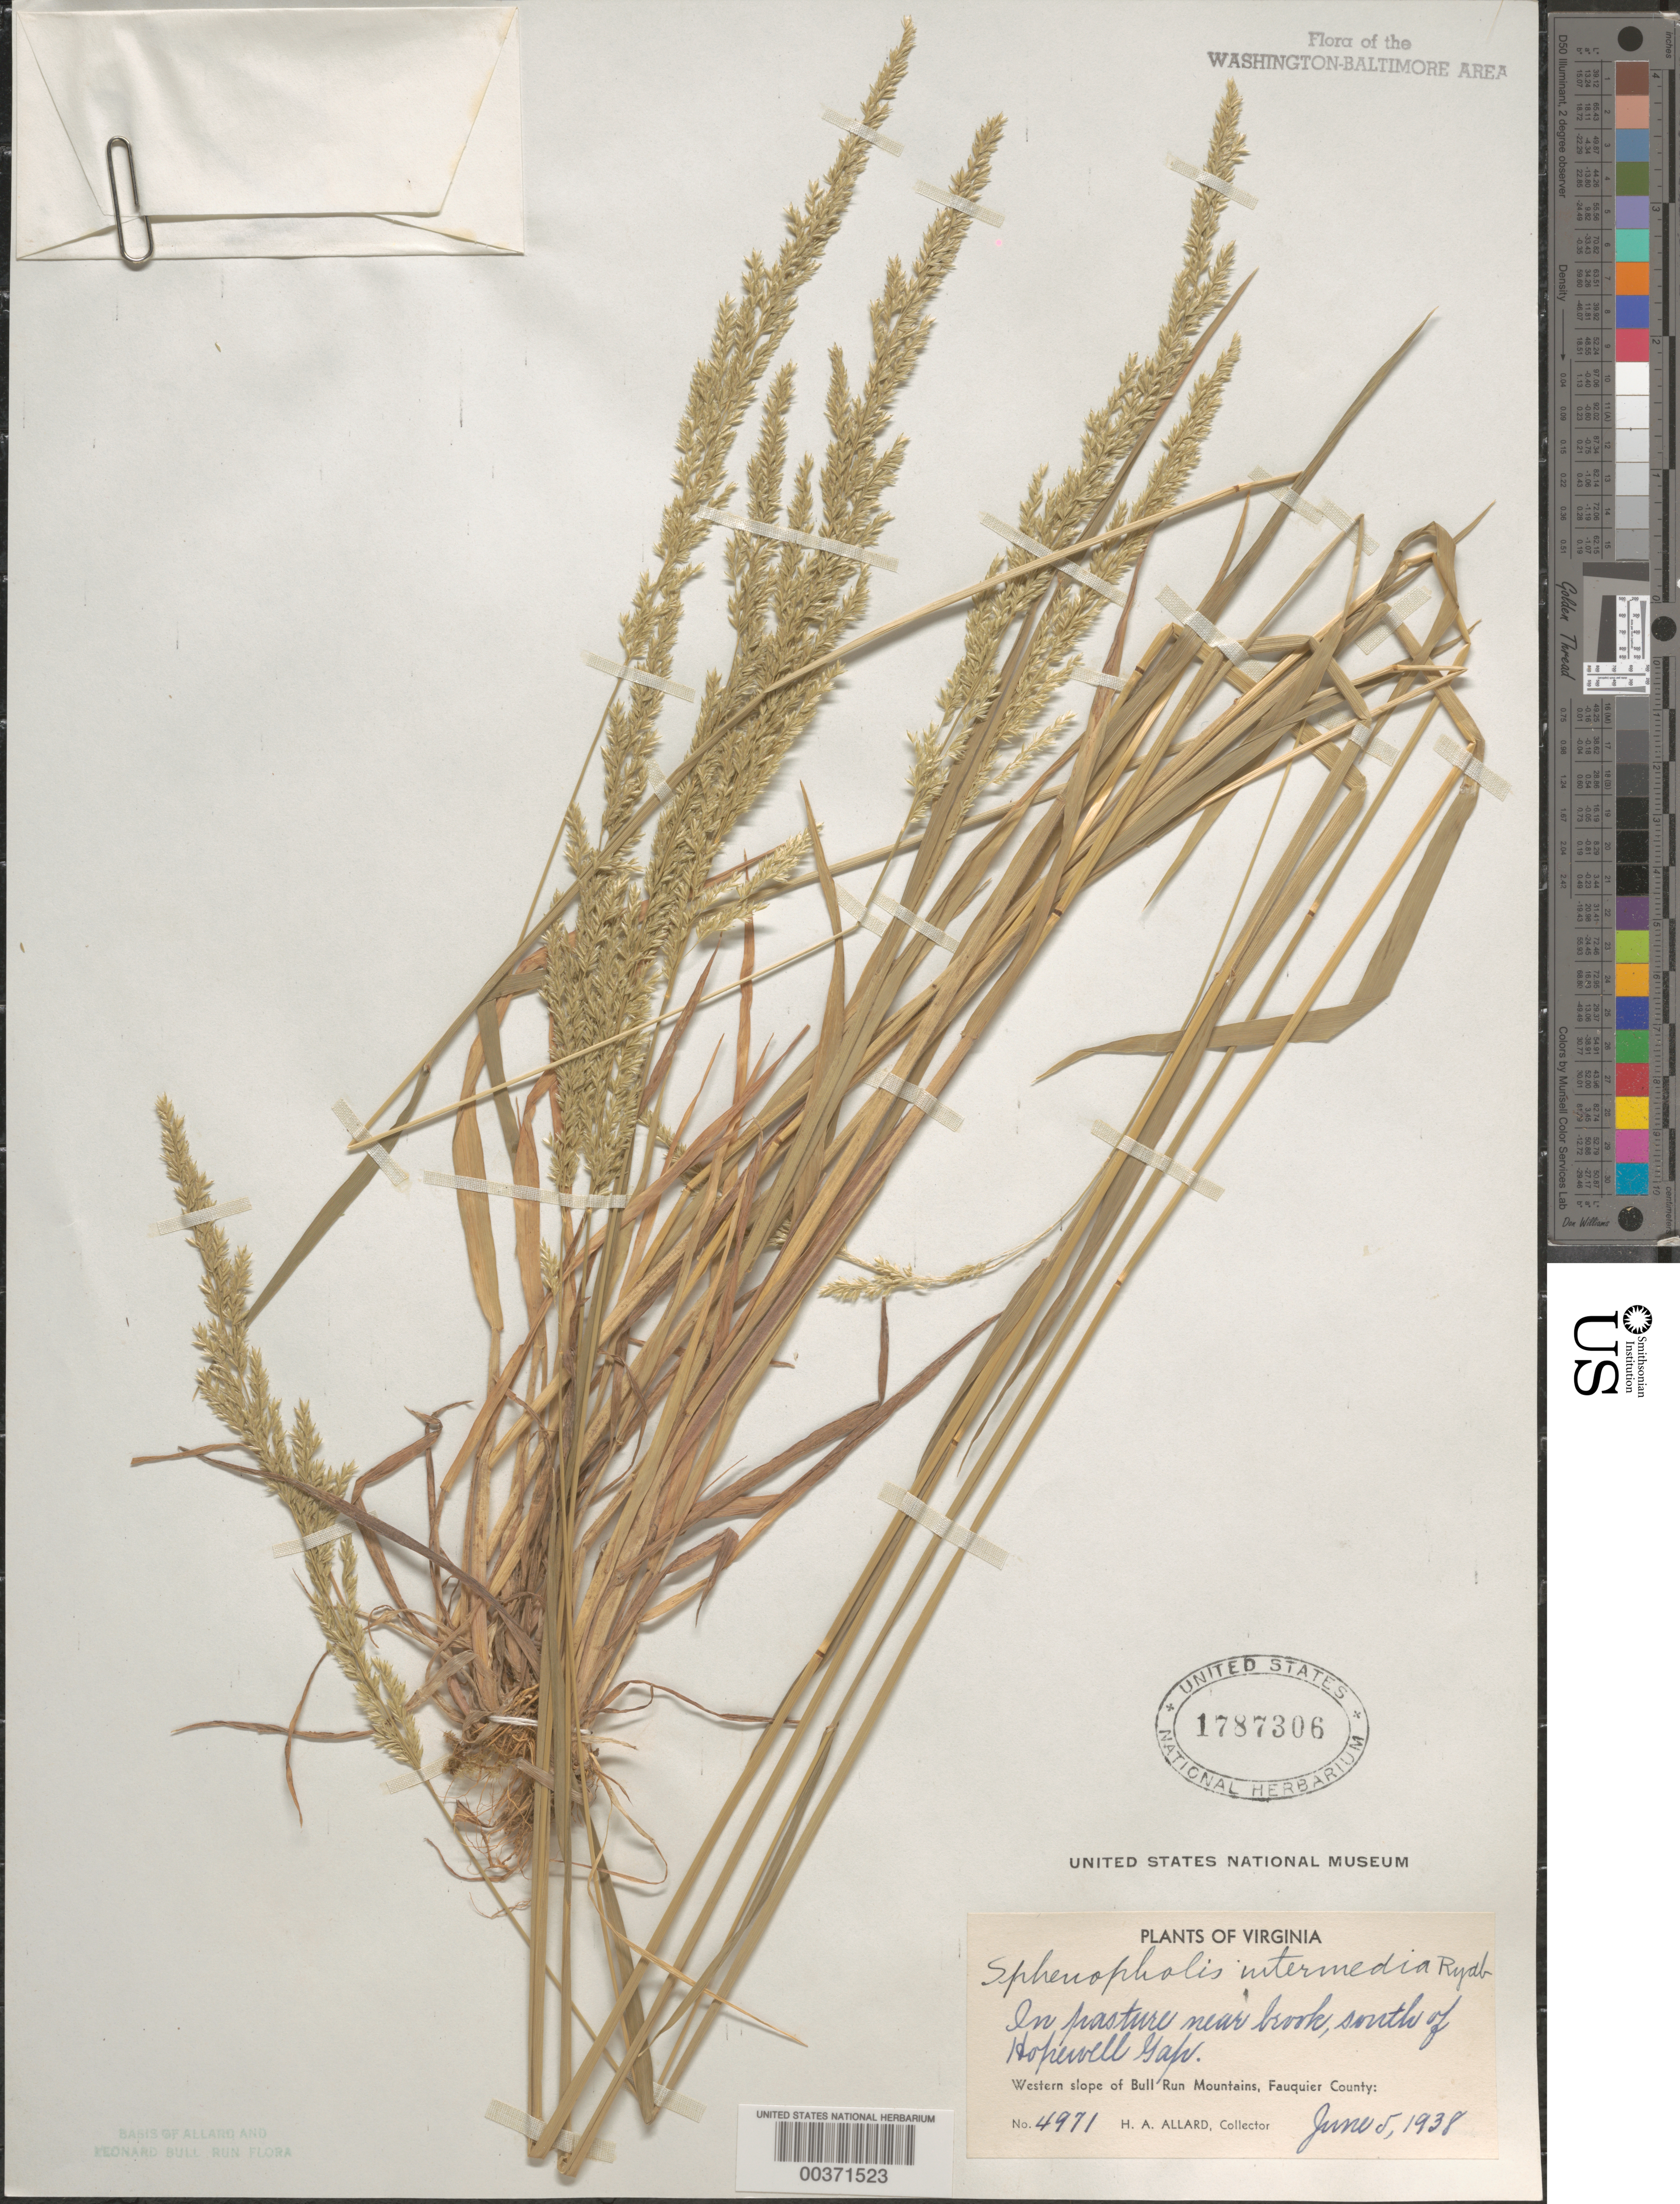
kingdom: Plantae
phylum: Tracheophyta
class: Liliopsida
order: Poales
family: Poaceae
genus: Sphenopholis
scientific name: Sphenopholis intermedia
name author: (Rydb.) Rydb.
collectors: H. A. Allard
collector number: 4971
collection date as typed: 05 Jun 1938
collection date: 1938-06-05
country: United States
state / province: Virginia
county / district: Fauquier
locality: South of Hopewell Gap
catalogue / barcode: US 1787306